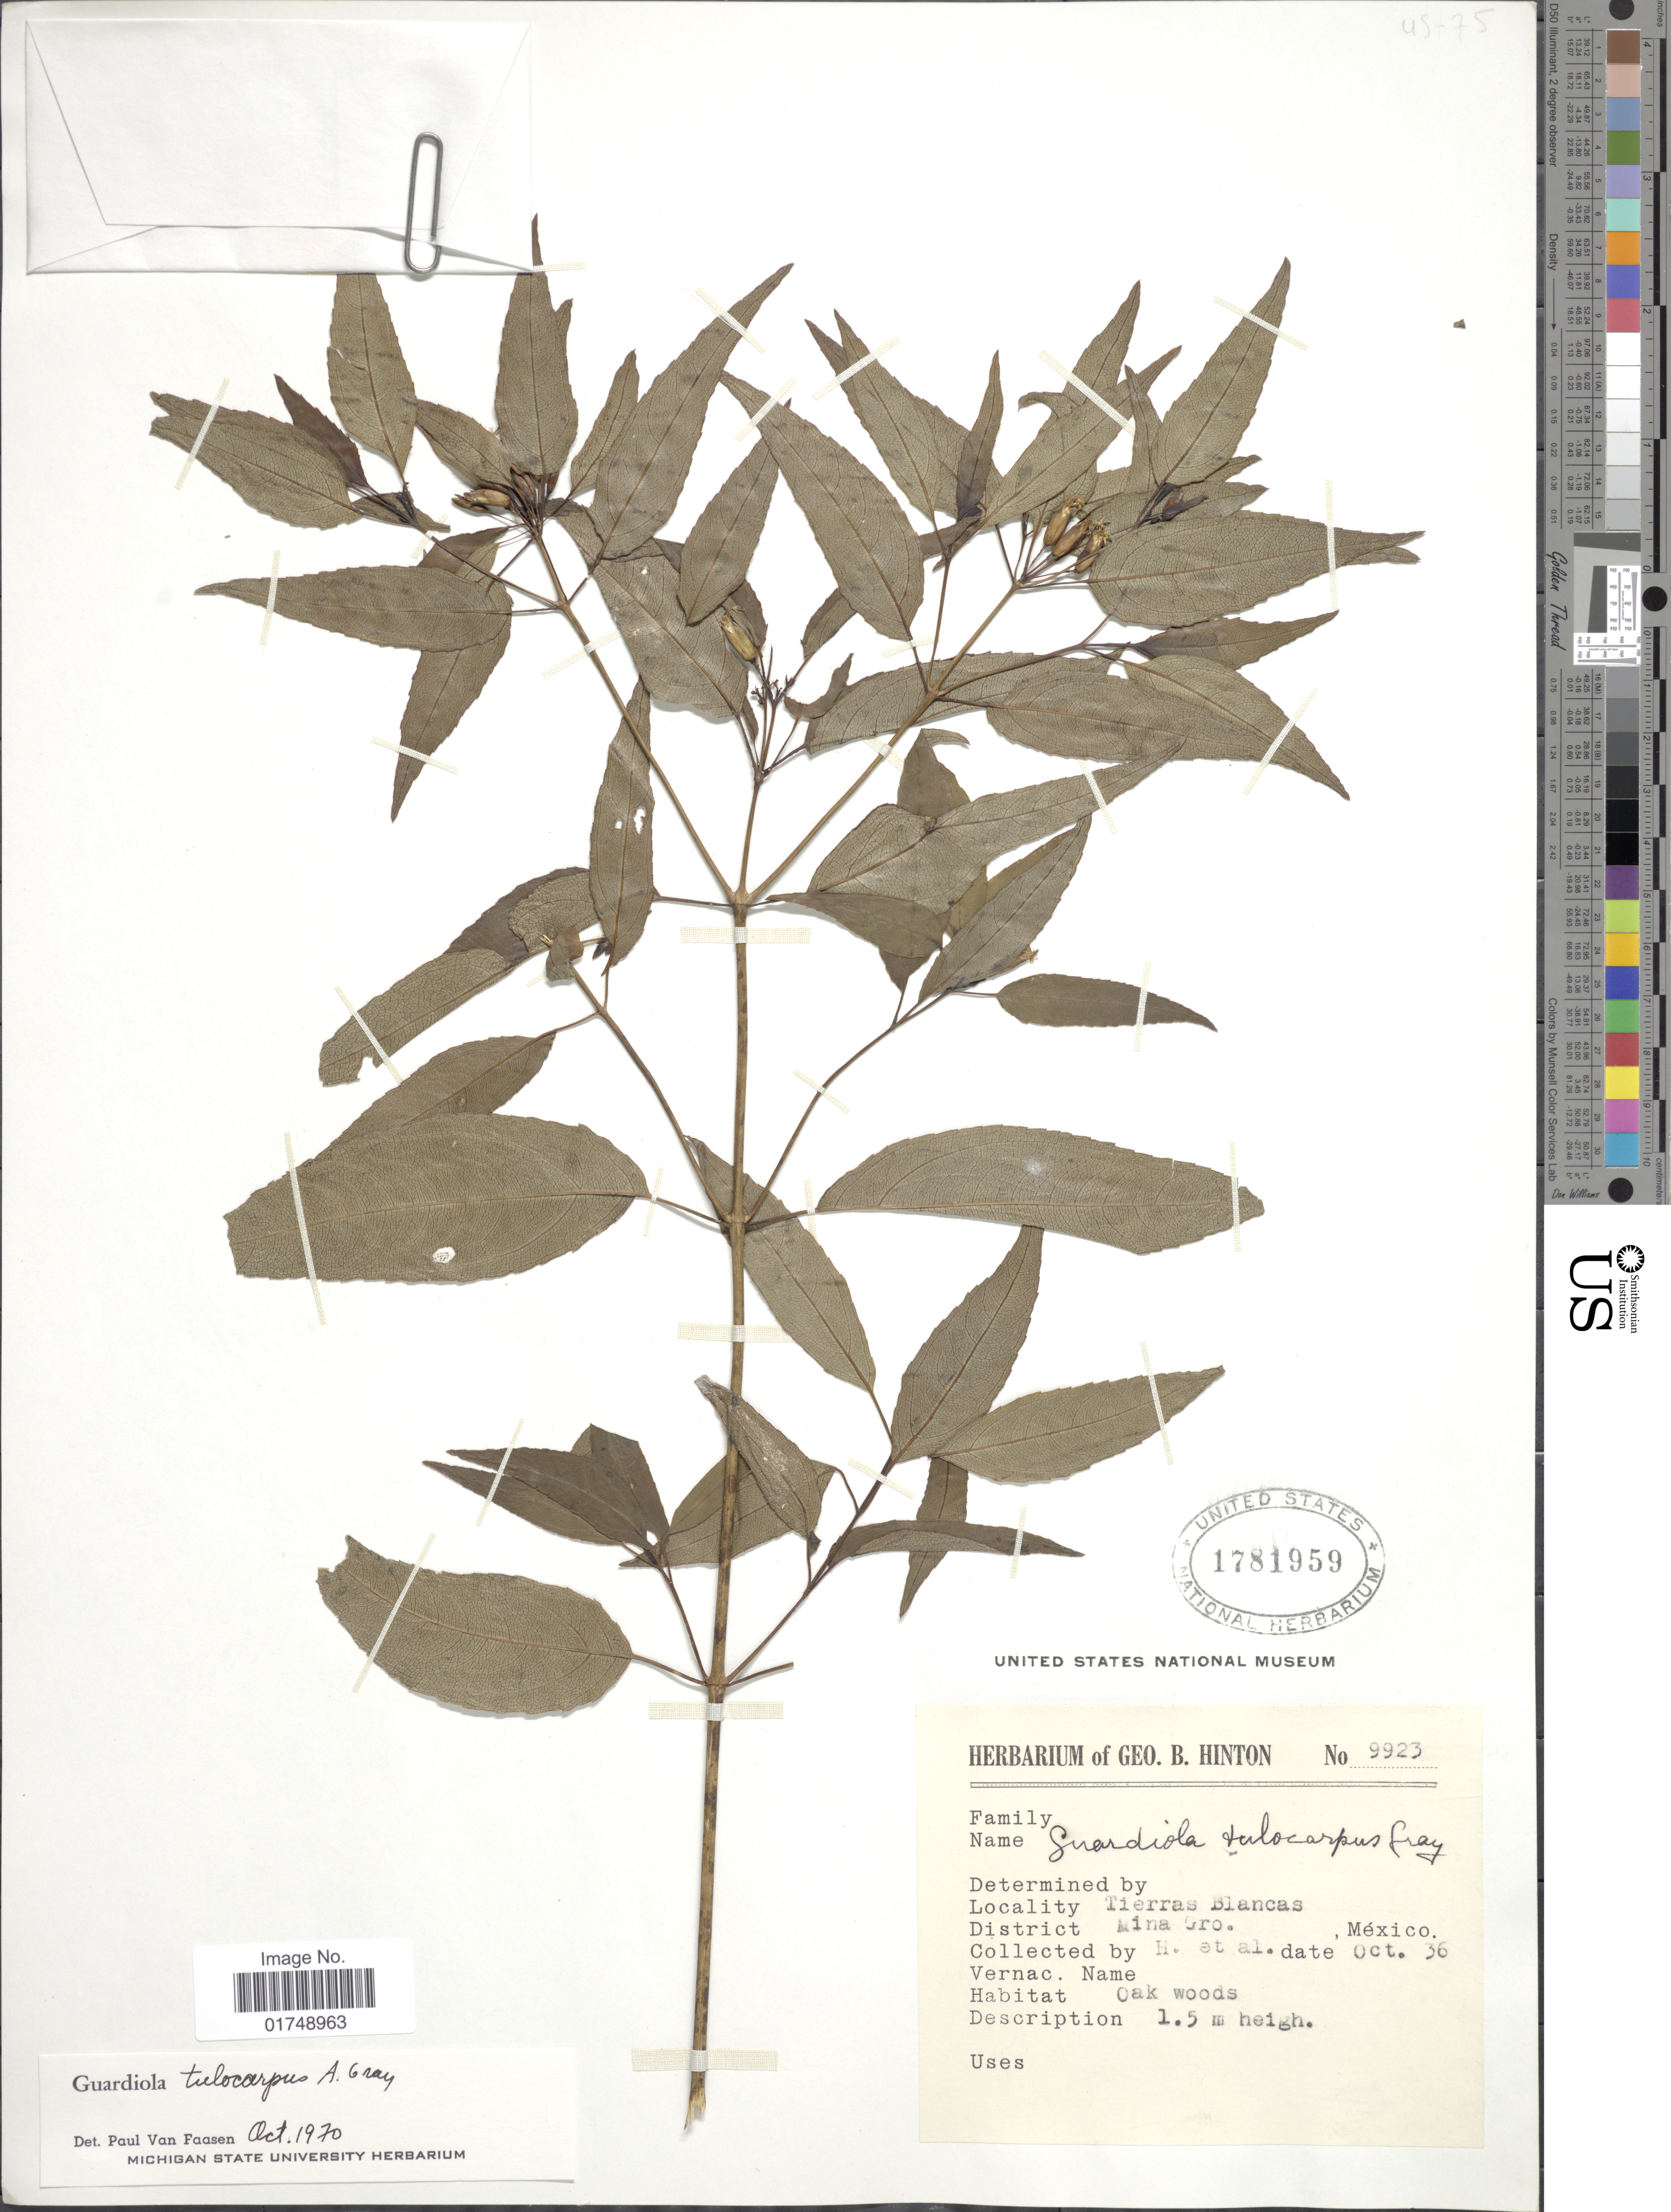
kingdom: Plantae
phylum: Tracheophyta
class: Magnoliopsida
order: Asterales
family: Asteraceae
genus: Guardiola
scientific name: Guardiola tulocarpus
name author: A. Gray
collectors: G. B. Hinton & et al.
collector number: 9923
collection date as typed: Transcribed d/m/y: /10/36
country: Mexico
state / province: Guerrero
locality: Tierras Blancas, District Mina Gro.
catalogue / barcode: US 1781959